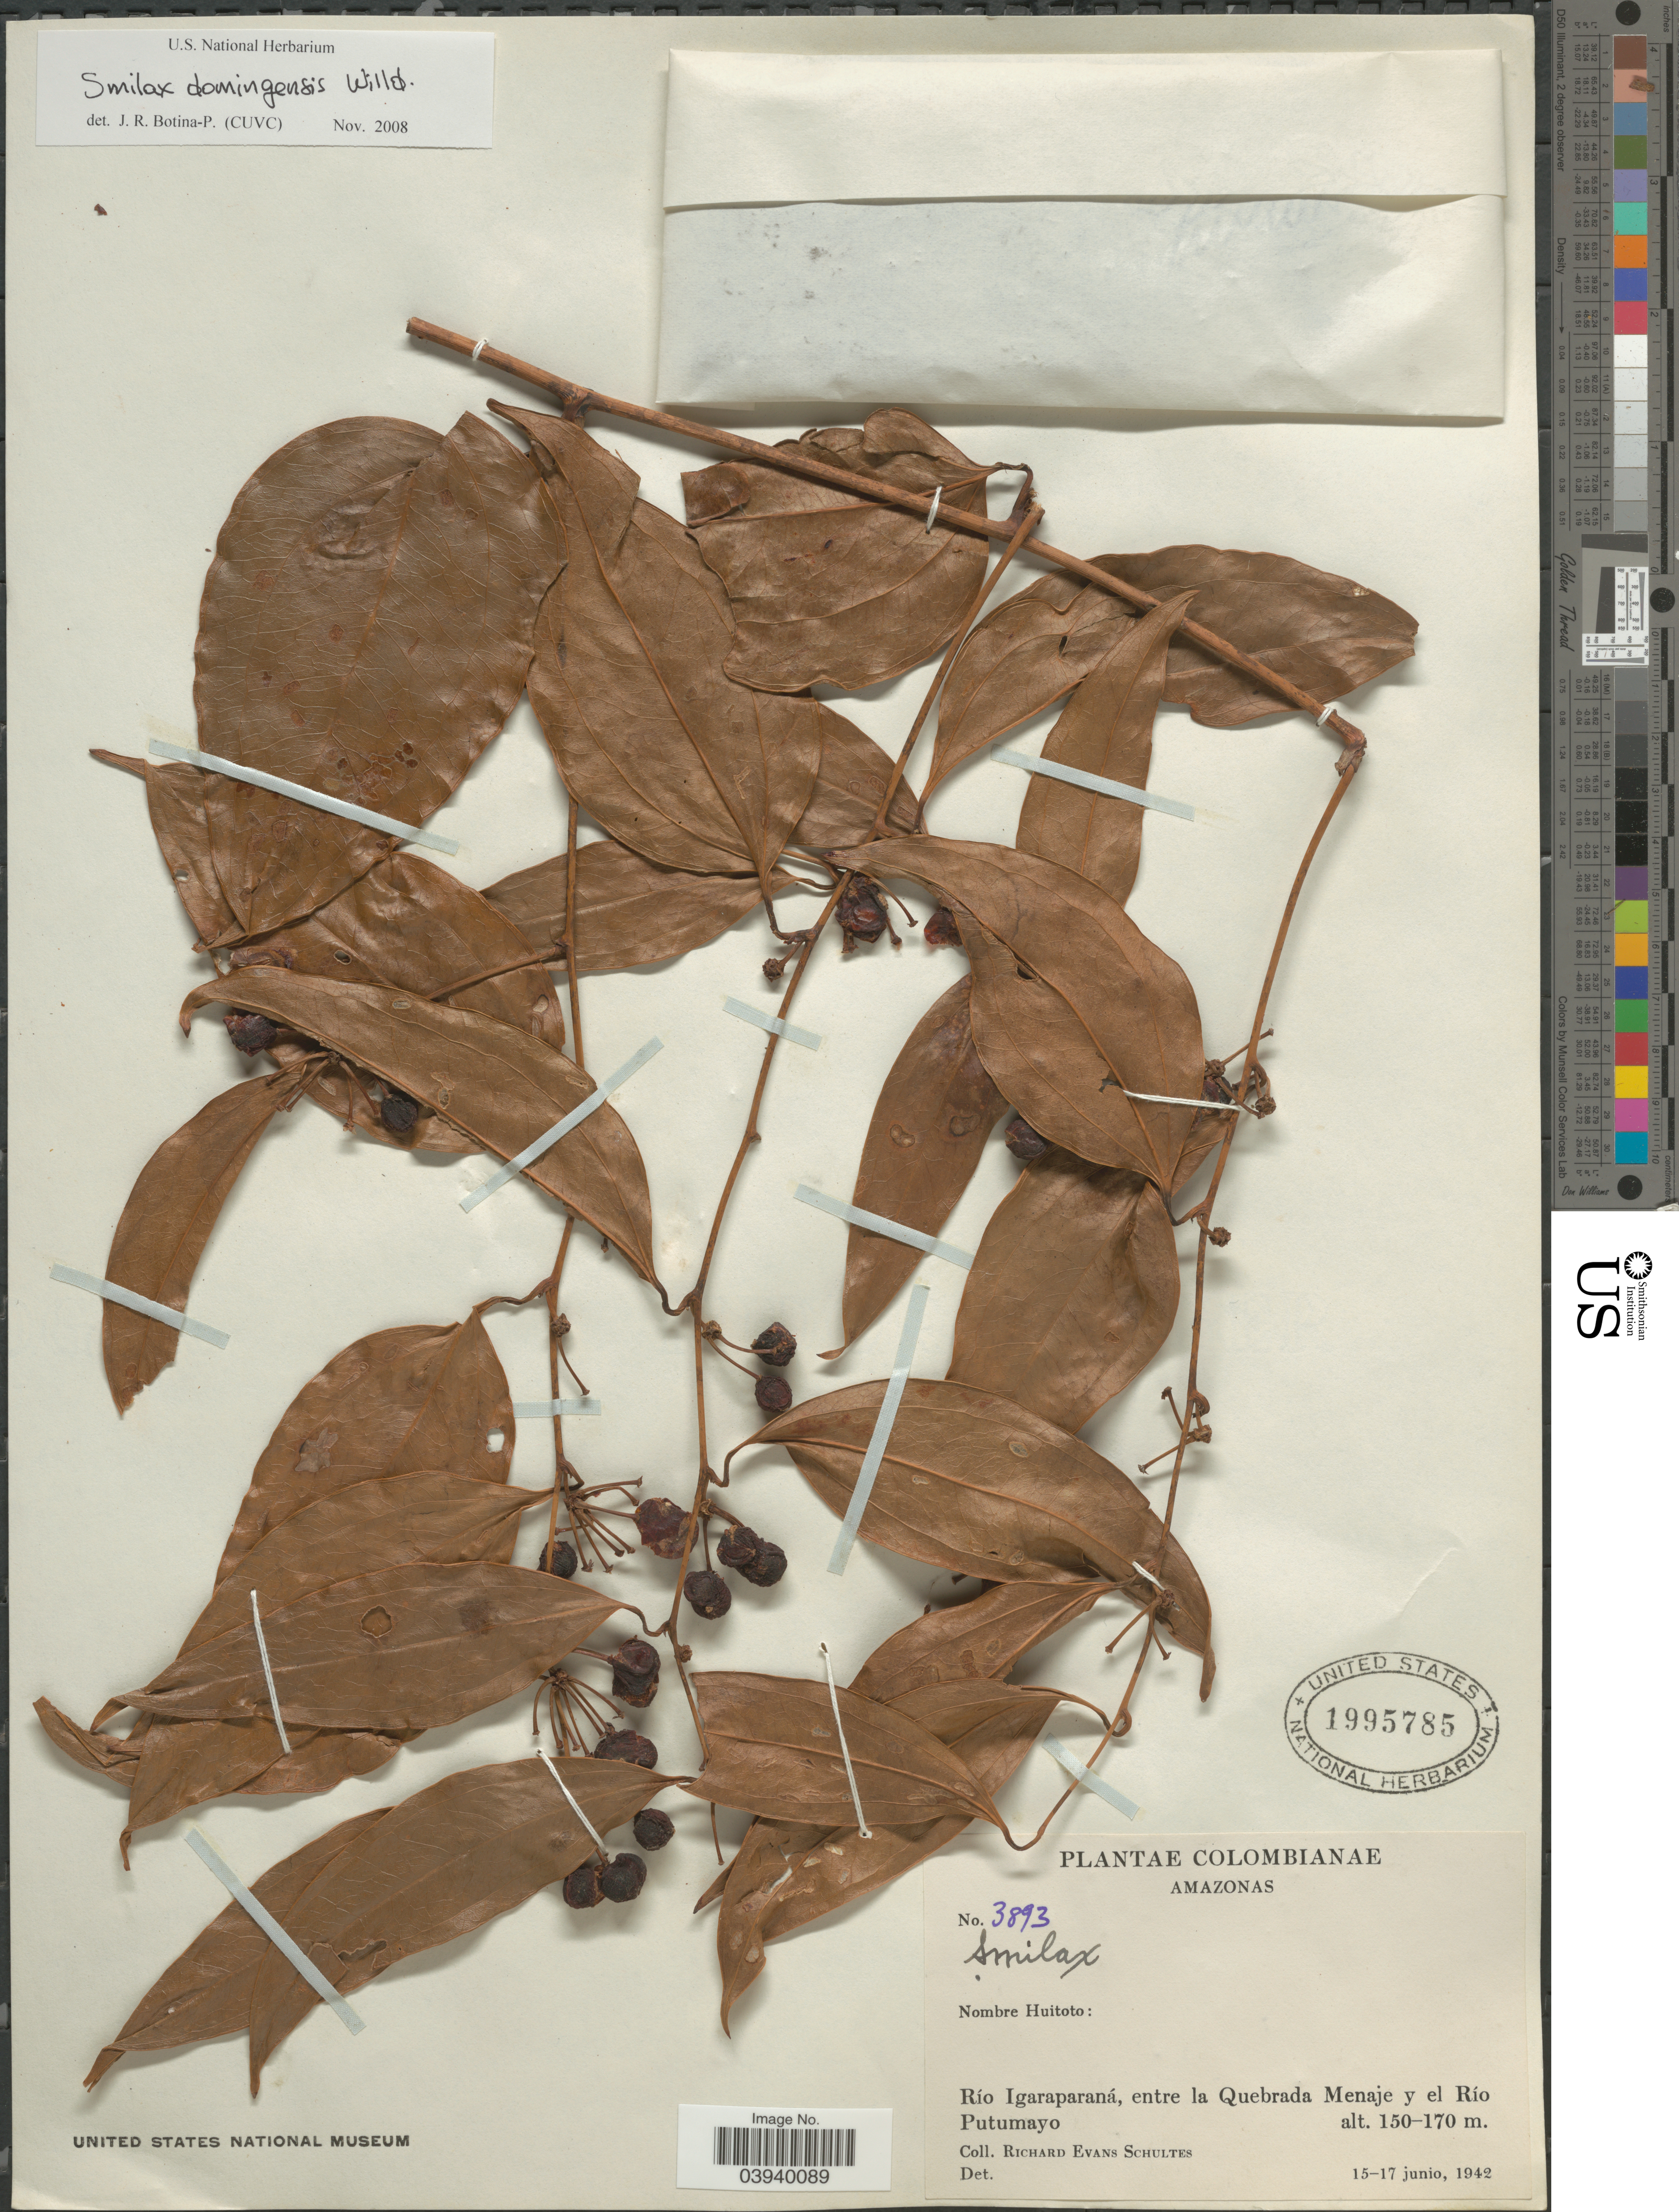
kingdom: Plantae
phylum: Tracheophyta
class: Liliopsida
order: Liliales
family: Smilacaceae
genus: Smilax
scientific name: Smilax domingensis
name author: Willd.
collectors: R. E. Schultes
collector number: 3893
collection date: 1942-06-15/1942-06-17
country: Colombia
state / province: Amazônas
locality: Río Igaraparaná, entre la Quebrada Menaje y el Río Putumayo.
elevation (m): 150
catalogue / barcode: US 1995785